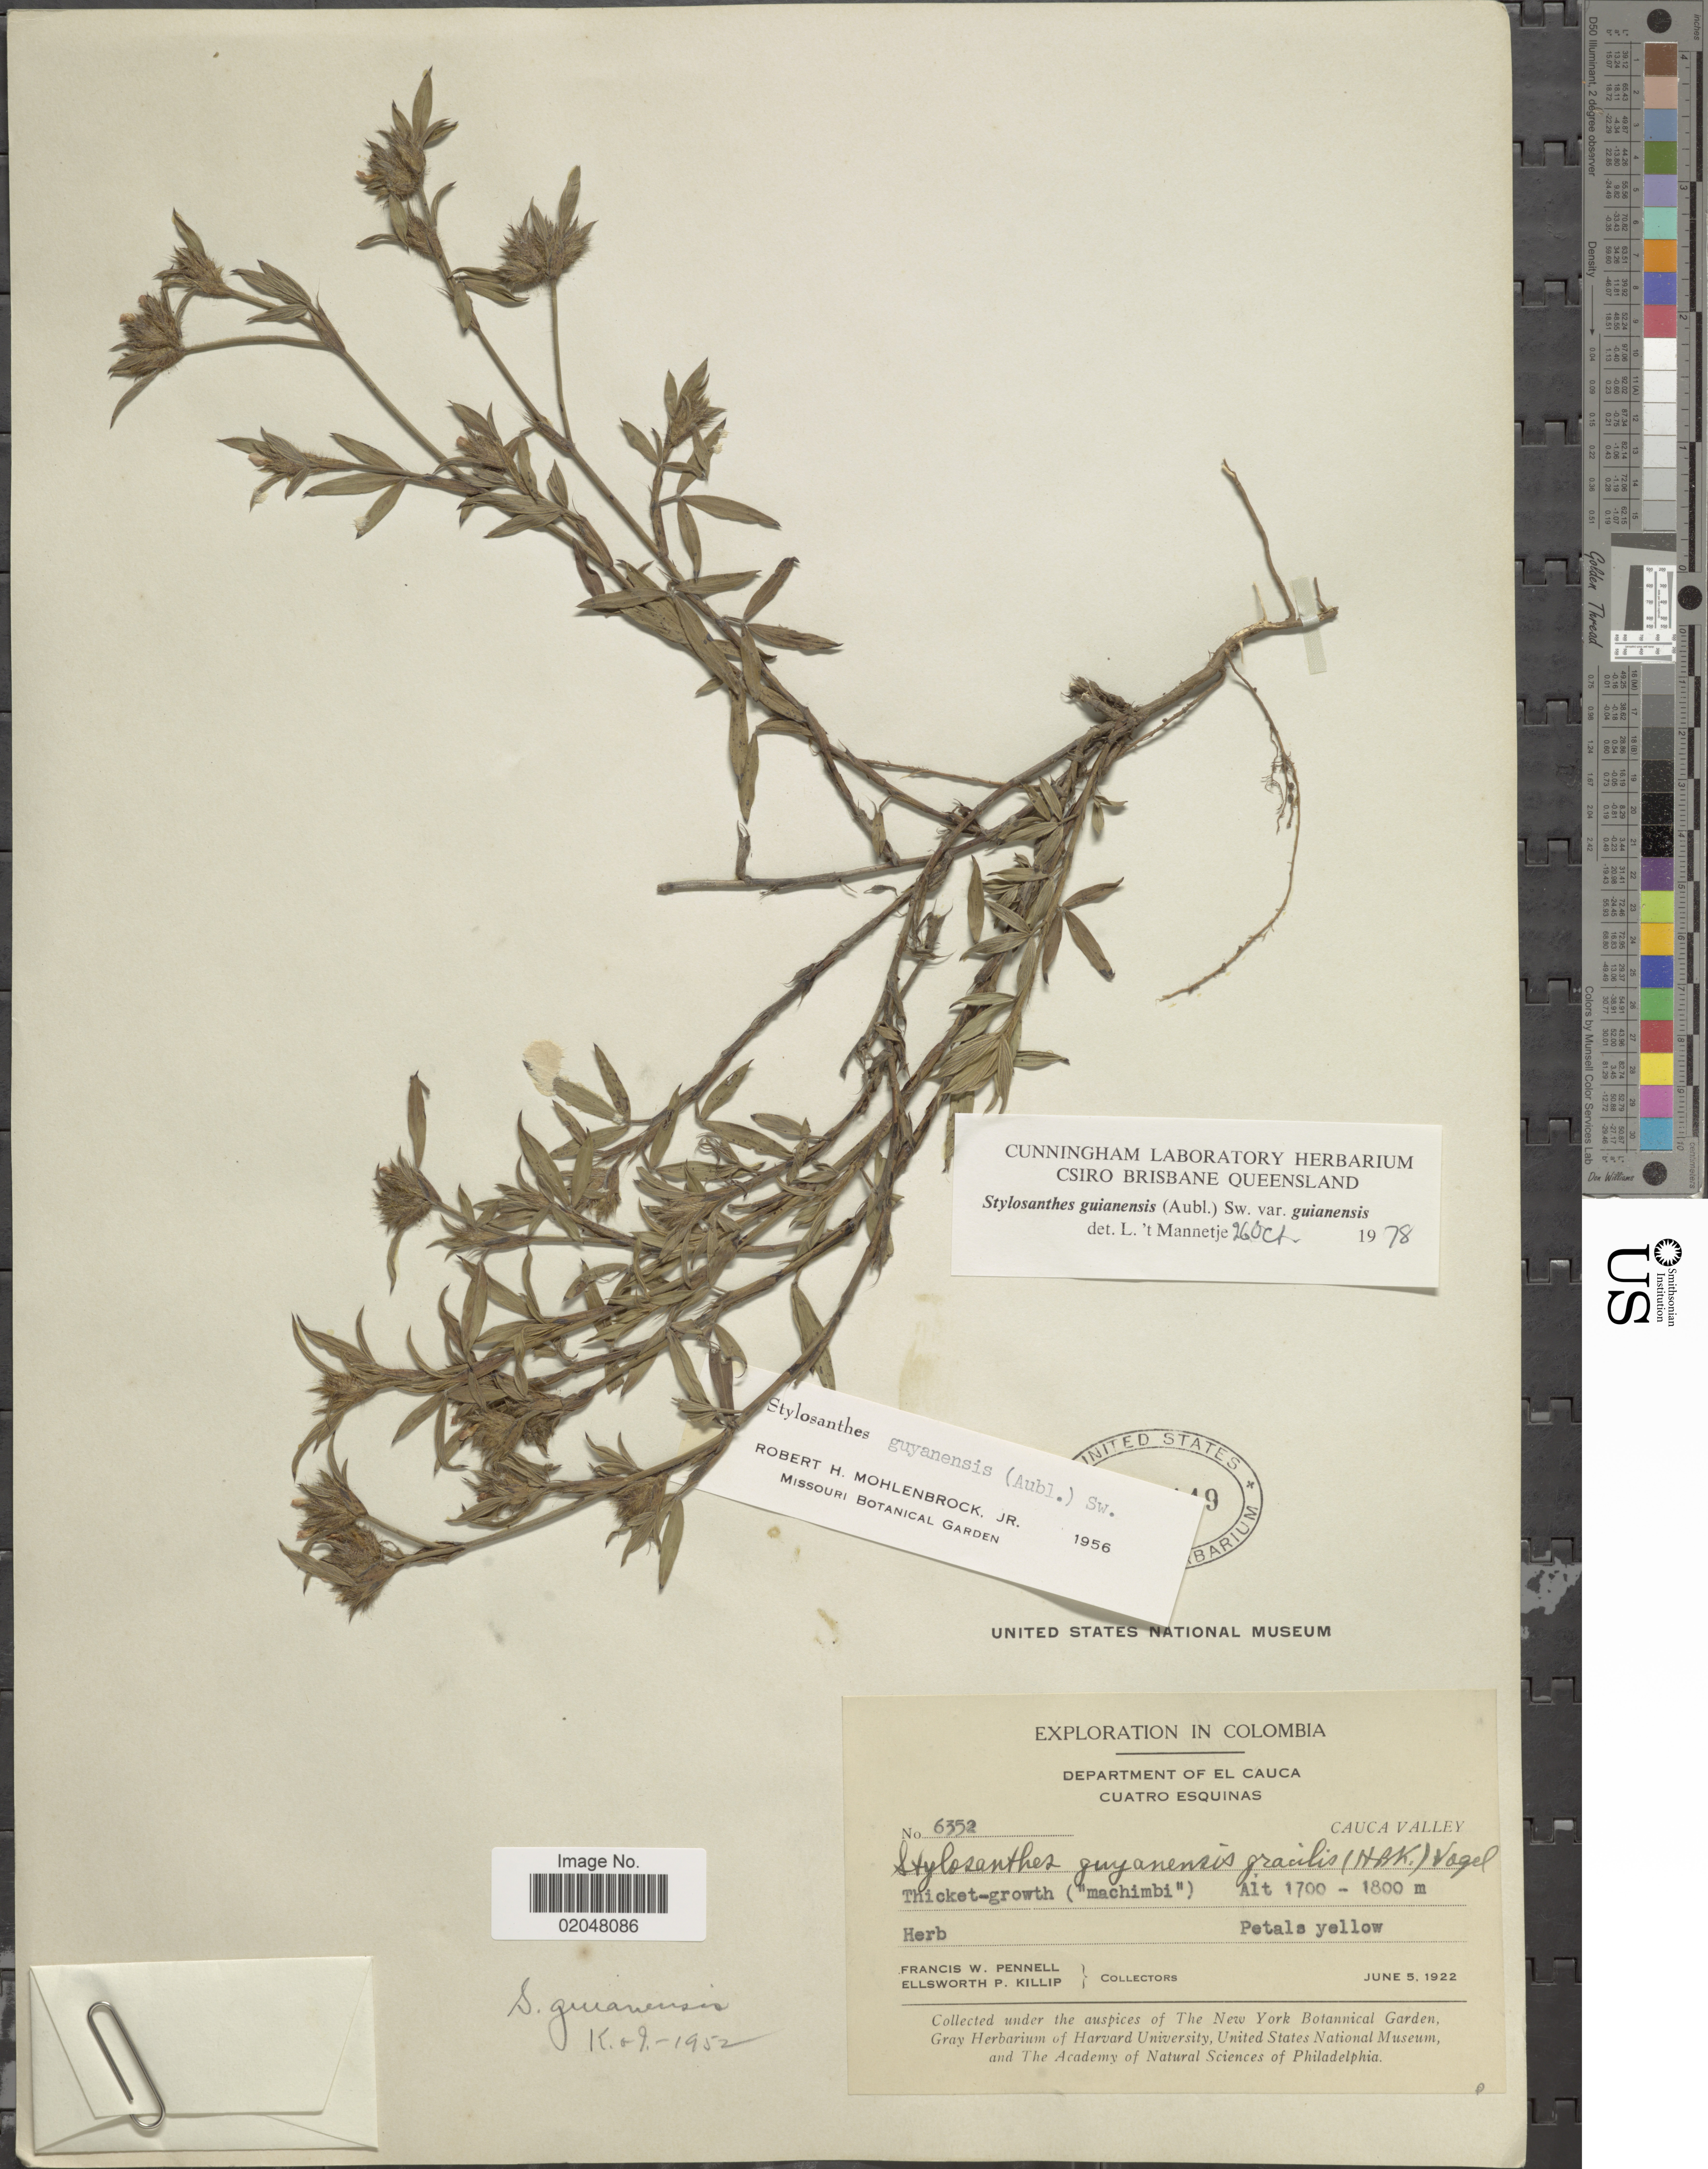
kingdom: Plantae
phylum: Tracheophyta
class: Magnoliopsida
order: Fabales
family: Fabaceae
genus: Stylosanthes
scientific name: Stylosanthes guianensis var. guianensis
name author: (Aubl.) Sw.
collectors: F. W. Pennell & E. P. Killip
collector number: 6352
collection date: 1922-06-05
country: Colombia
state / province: Cauca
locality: Department of El Cauca. Cuatro Esquinas, Cauca Valley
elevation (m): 1700